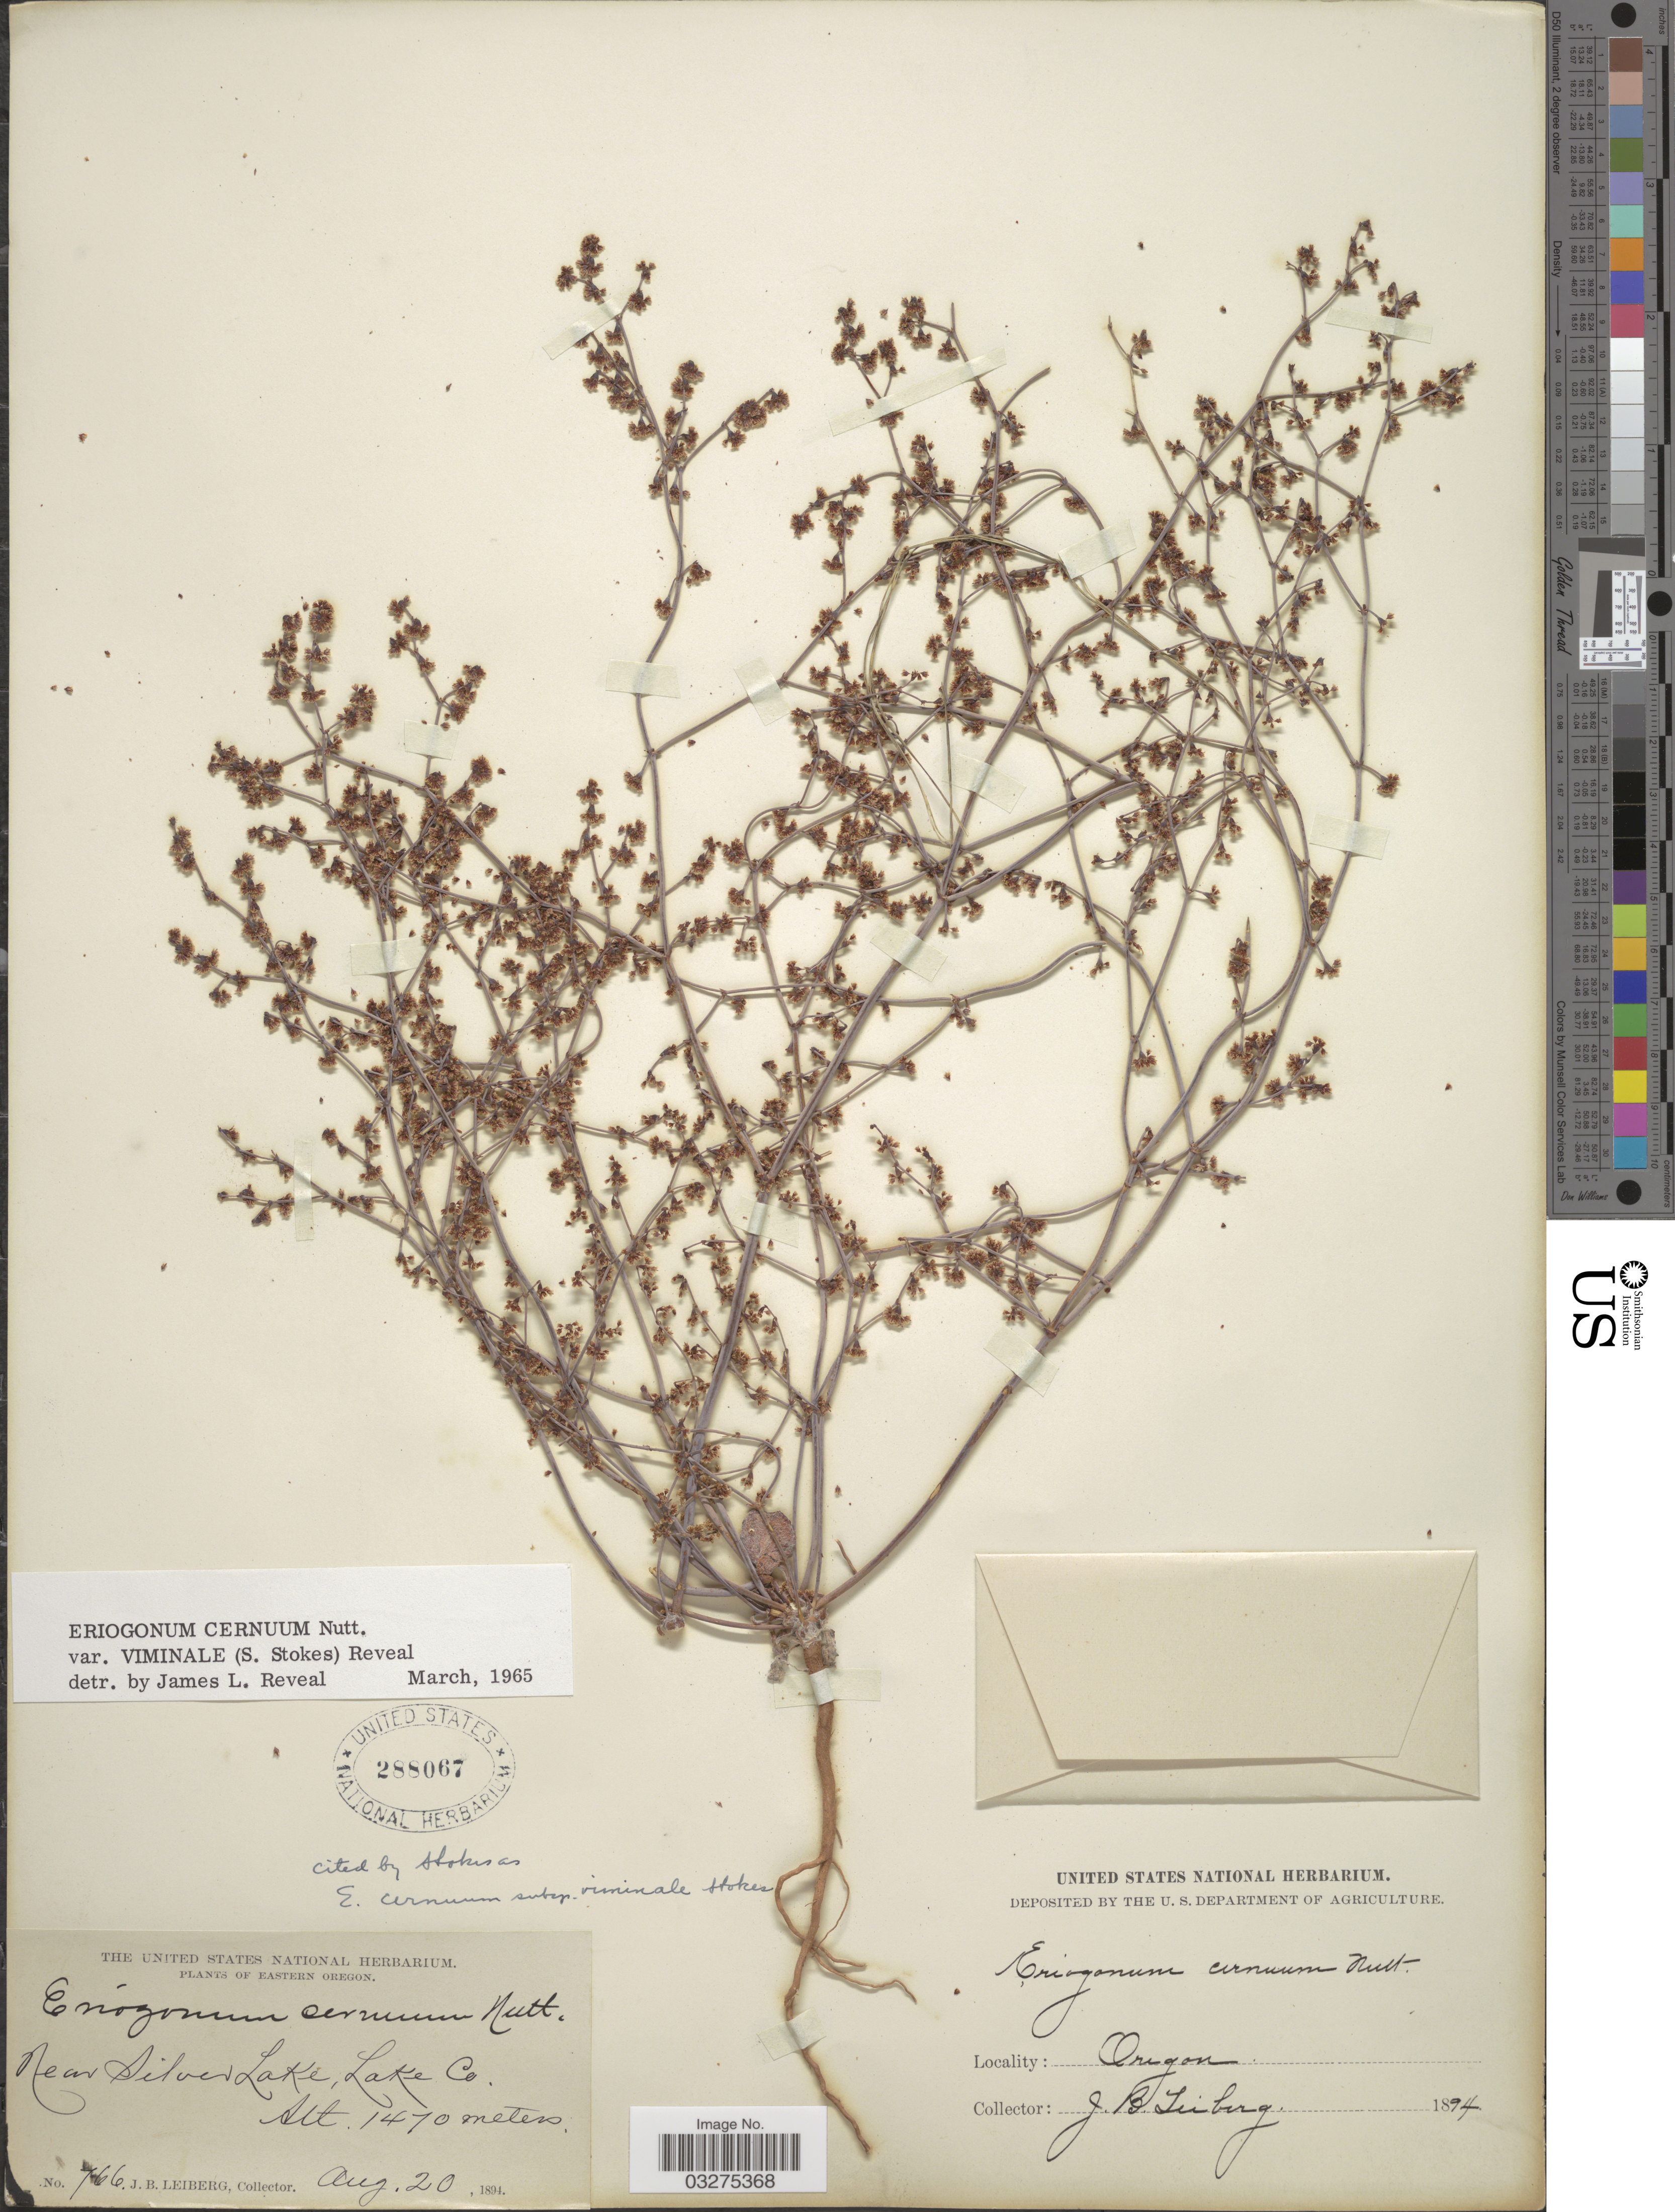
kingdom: Plantae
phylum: Tracheophyta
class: Magnoliopsida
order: Caryophyllales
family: Polygonaceae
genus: Eriogonum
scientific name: Eriogonum cernuum var. viminale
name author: (S. Stokes) Reveal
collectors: J. B. Leiberg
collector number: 766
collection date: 1894-08-20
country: United States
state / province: Oregon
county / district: Lake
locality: Eastern Oregon. Near Silver Lake, Lake Co.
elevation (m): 1470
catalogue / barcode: US 288067